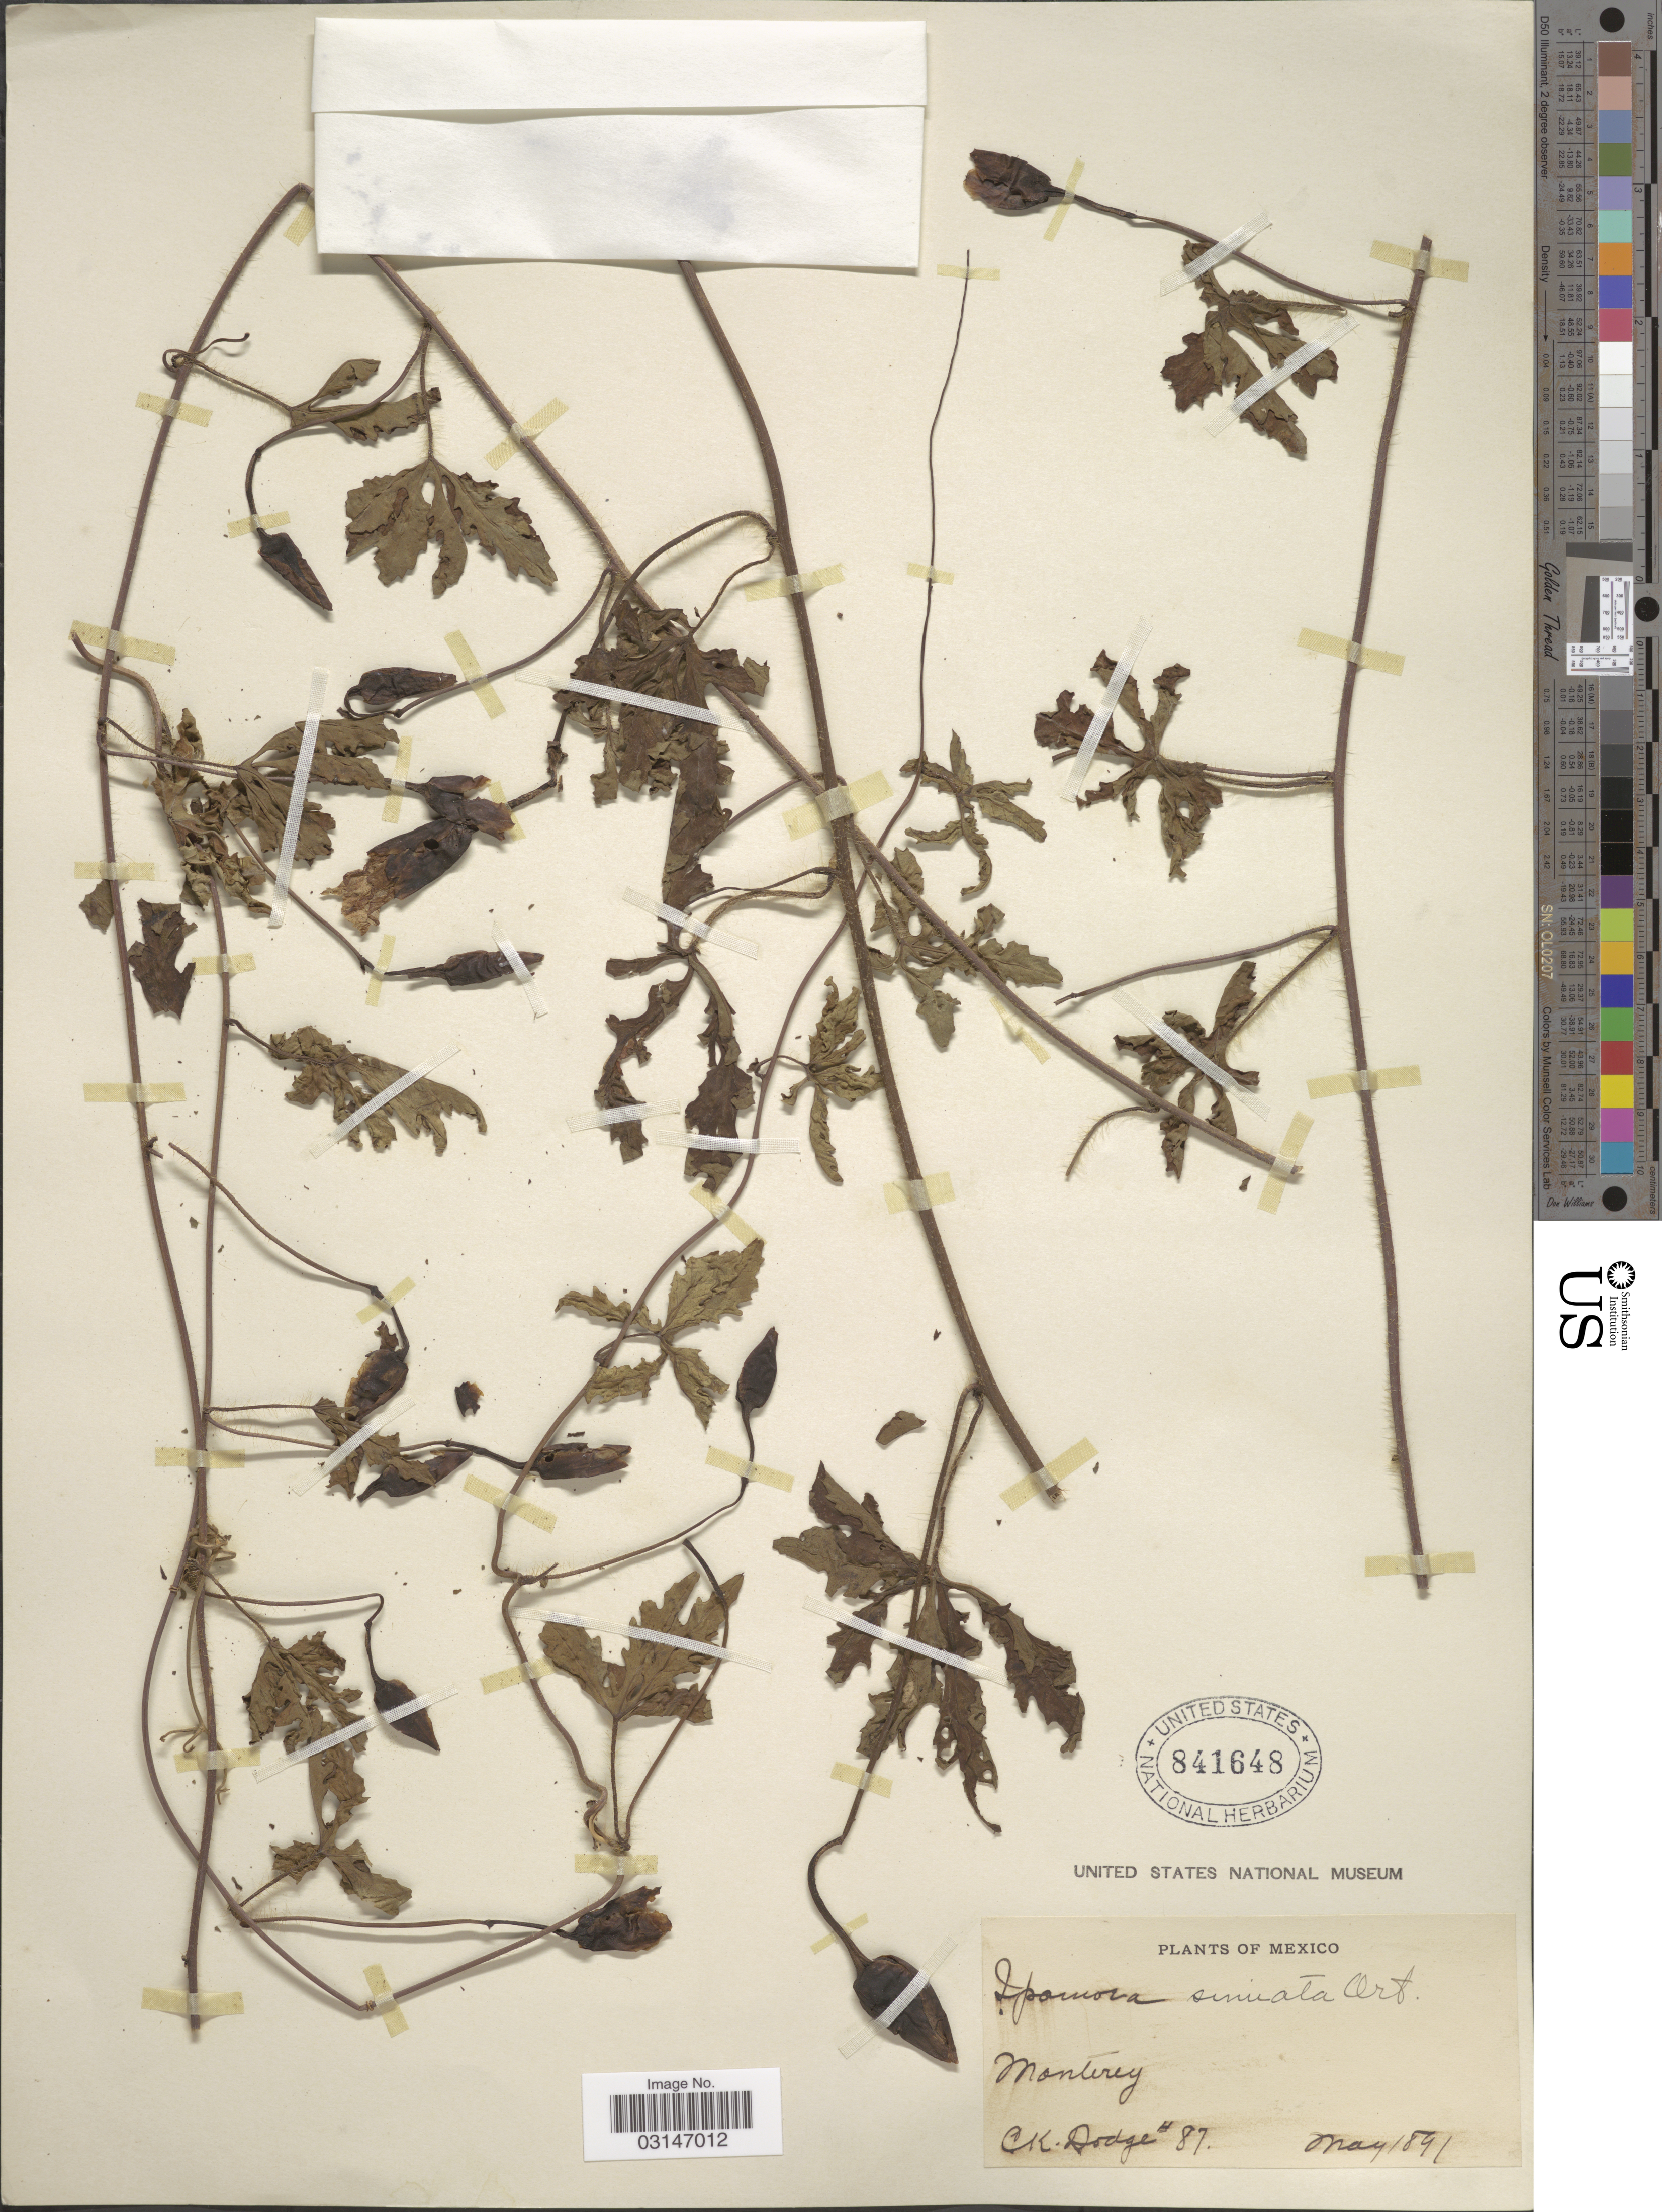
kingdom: Plantae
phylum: Tracheophyta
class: Magnoliopsida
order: Solanales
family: Convolvulaceae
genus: Distimake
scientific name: Distimake dissectus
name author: (Jacq.) A. R. Simões & Staples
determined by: Strong, Mark T., (BOT), Smithsonian Institution - National Museum of Natural History (UNITED STATES)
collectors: C. Dodge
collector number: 87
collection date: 1891-05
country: Mexico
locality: Monterey.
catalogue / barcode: US 841648